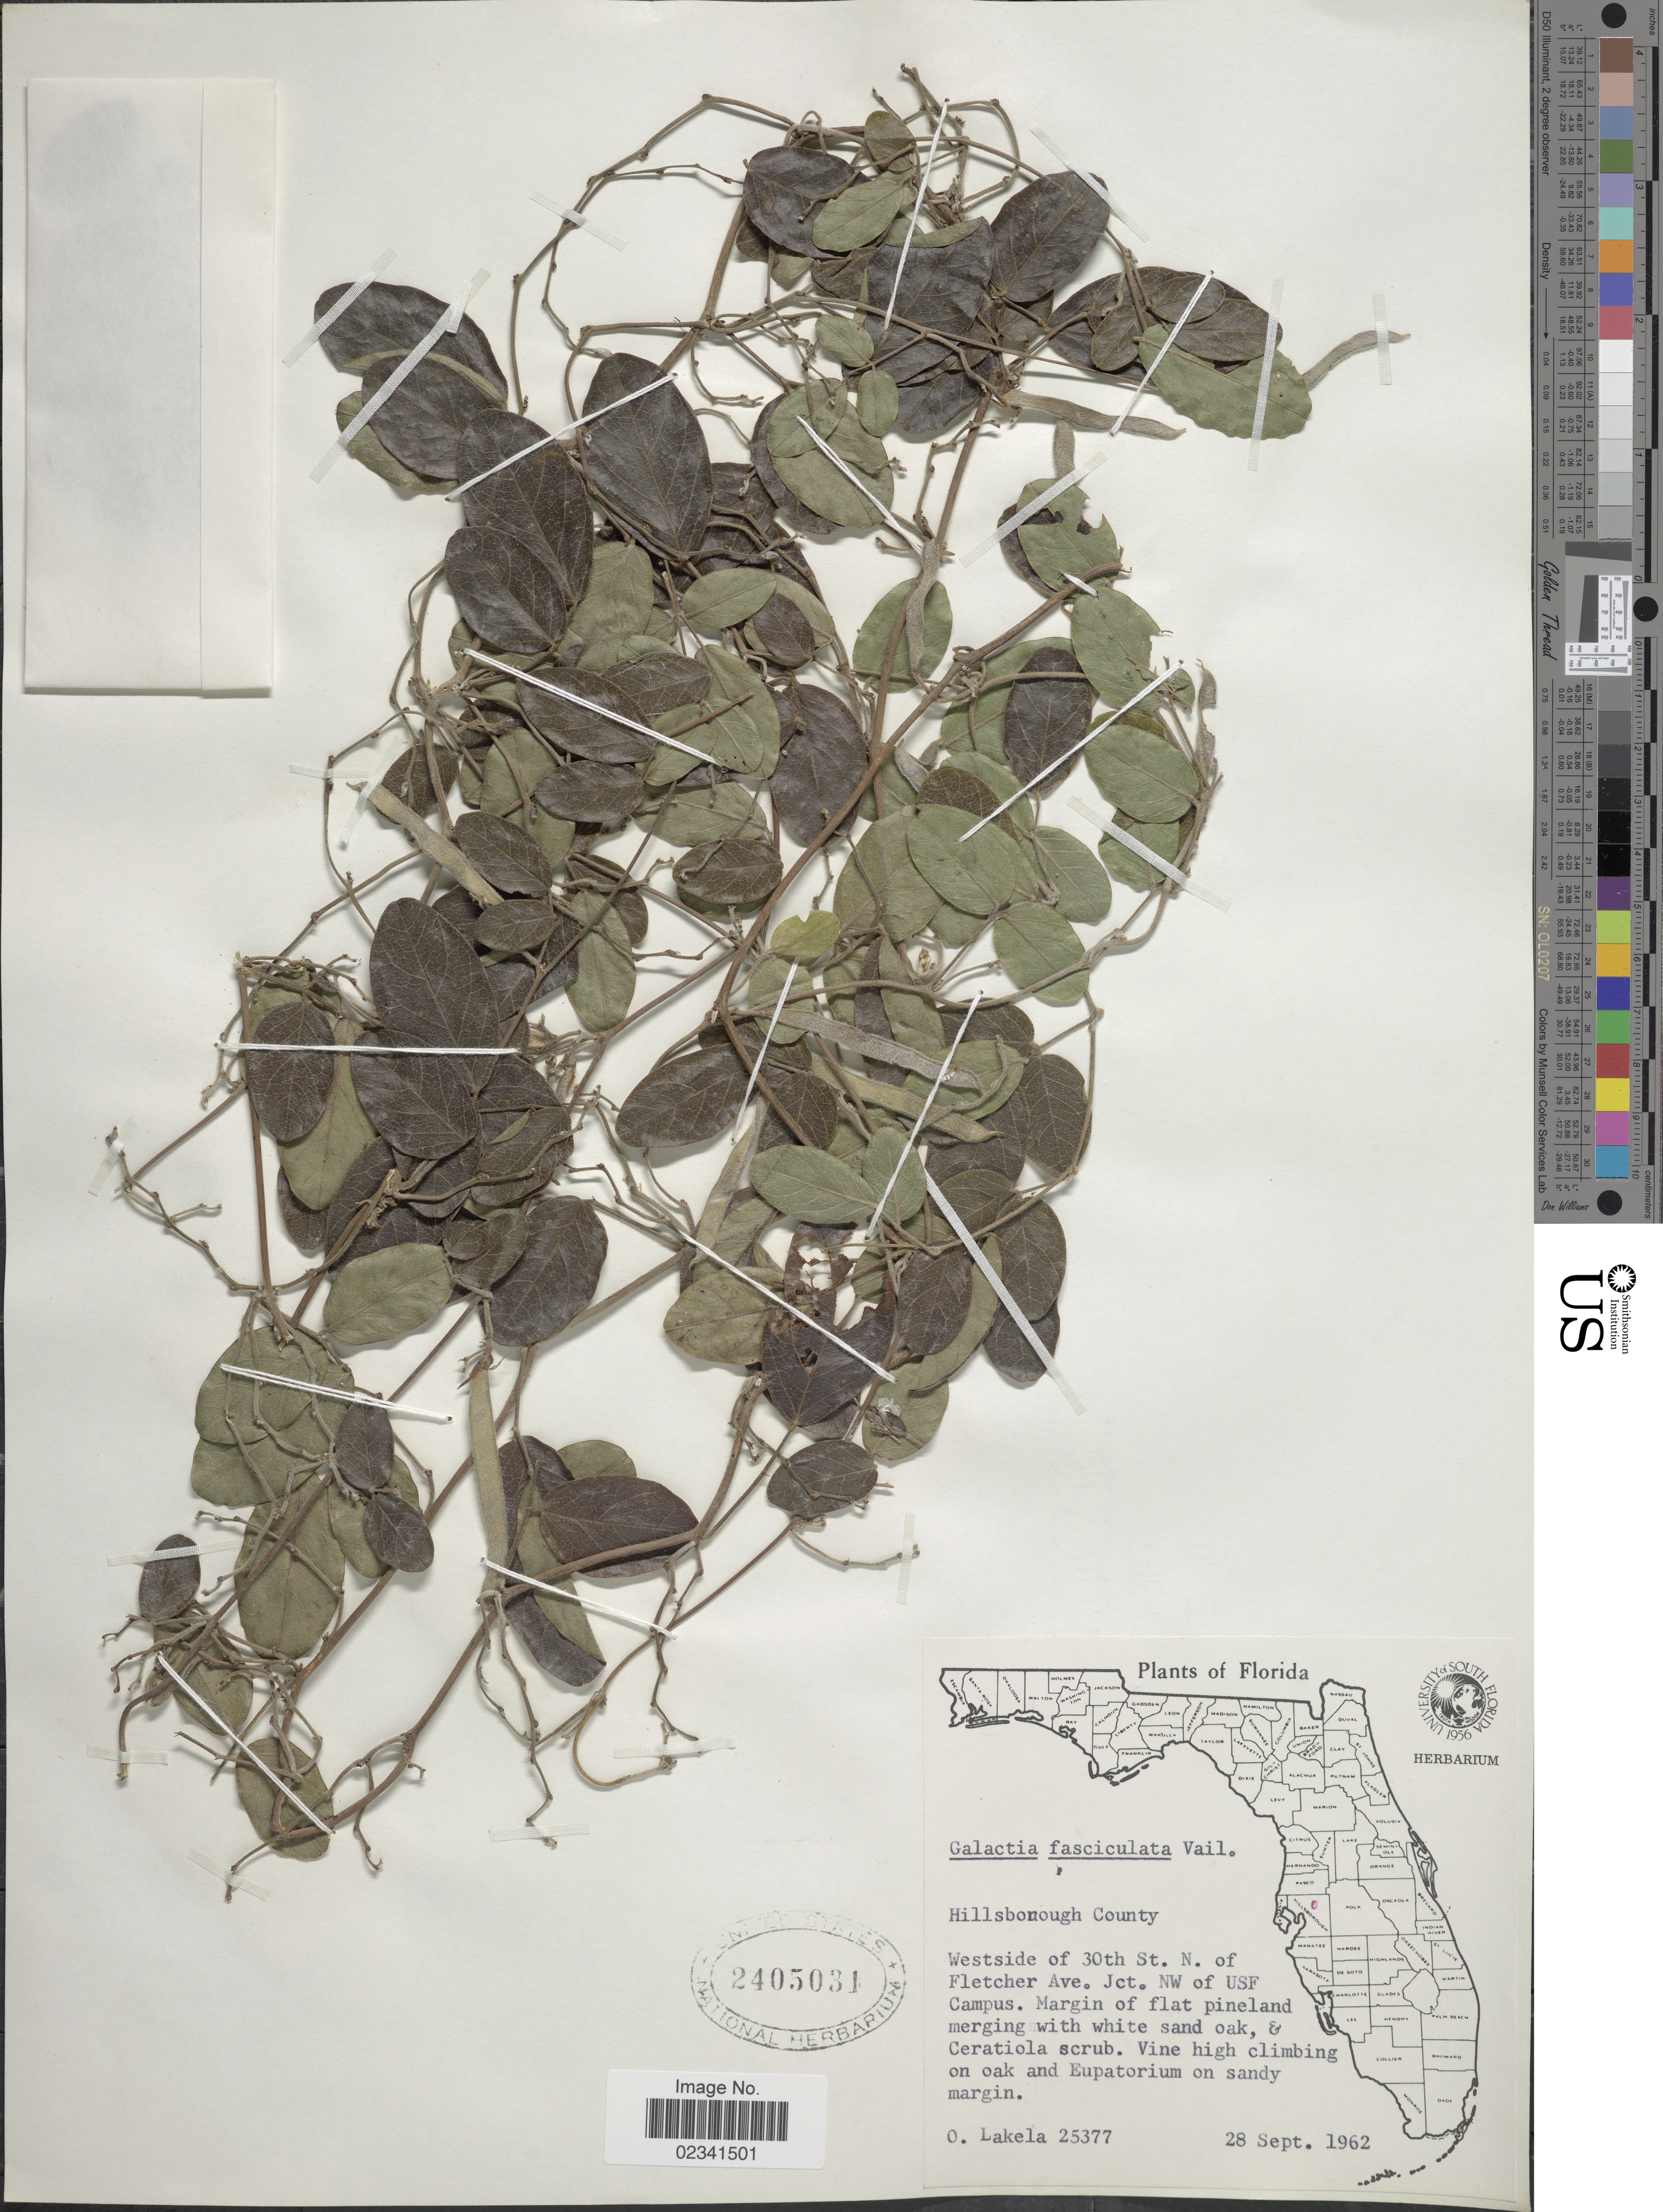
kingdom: Plantae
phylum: Tracheophyta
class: Magnoliopsida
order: Fabales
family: Fabaceae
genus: Galactia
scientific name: Galactia fasciculata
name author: Vail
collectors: O. Lakela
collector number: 25377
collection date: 1962-09-28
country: United States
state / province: Florida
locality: Hillsborough County, Westside of 30th St. N. of Fletcher Ave. Jct. NW of USF Campus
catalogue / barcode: US 2405031